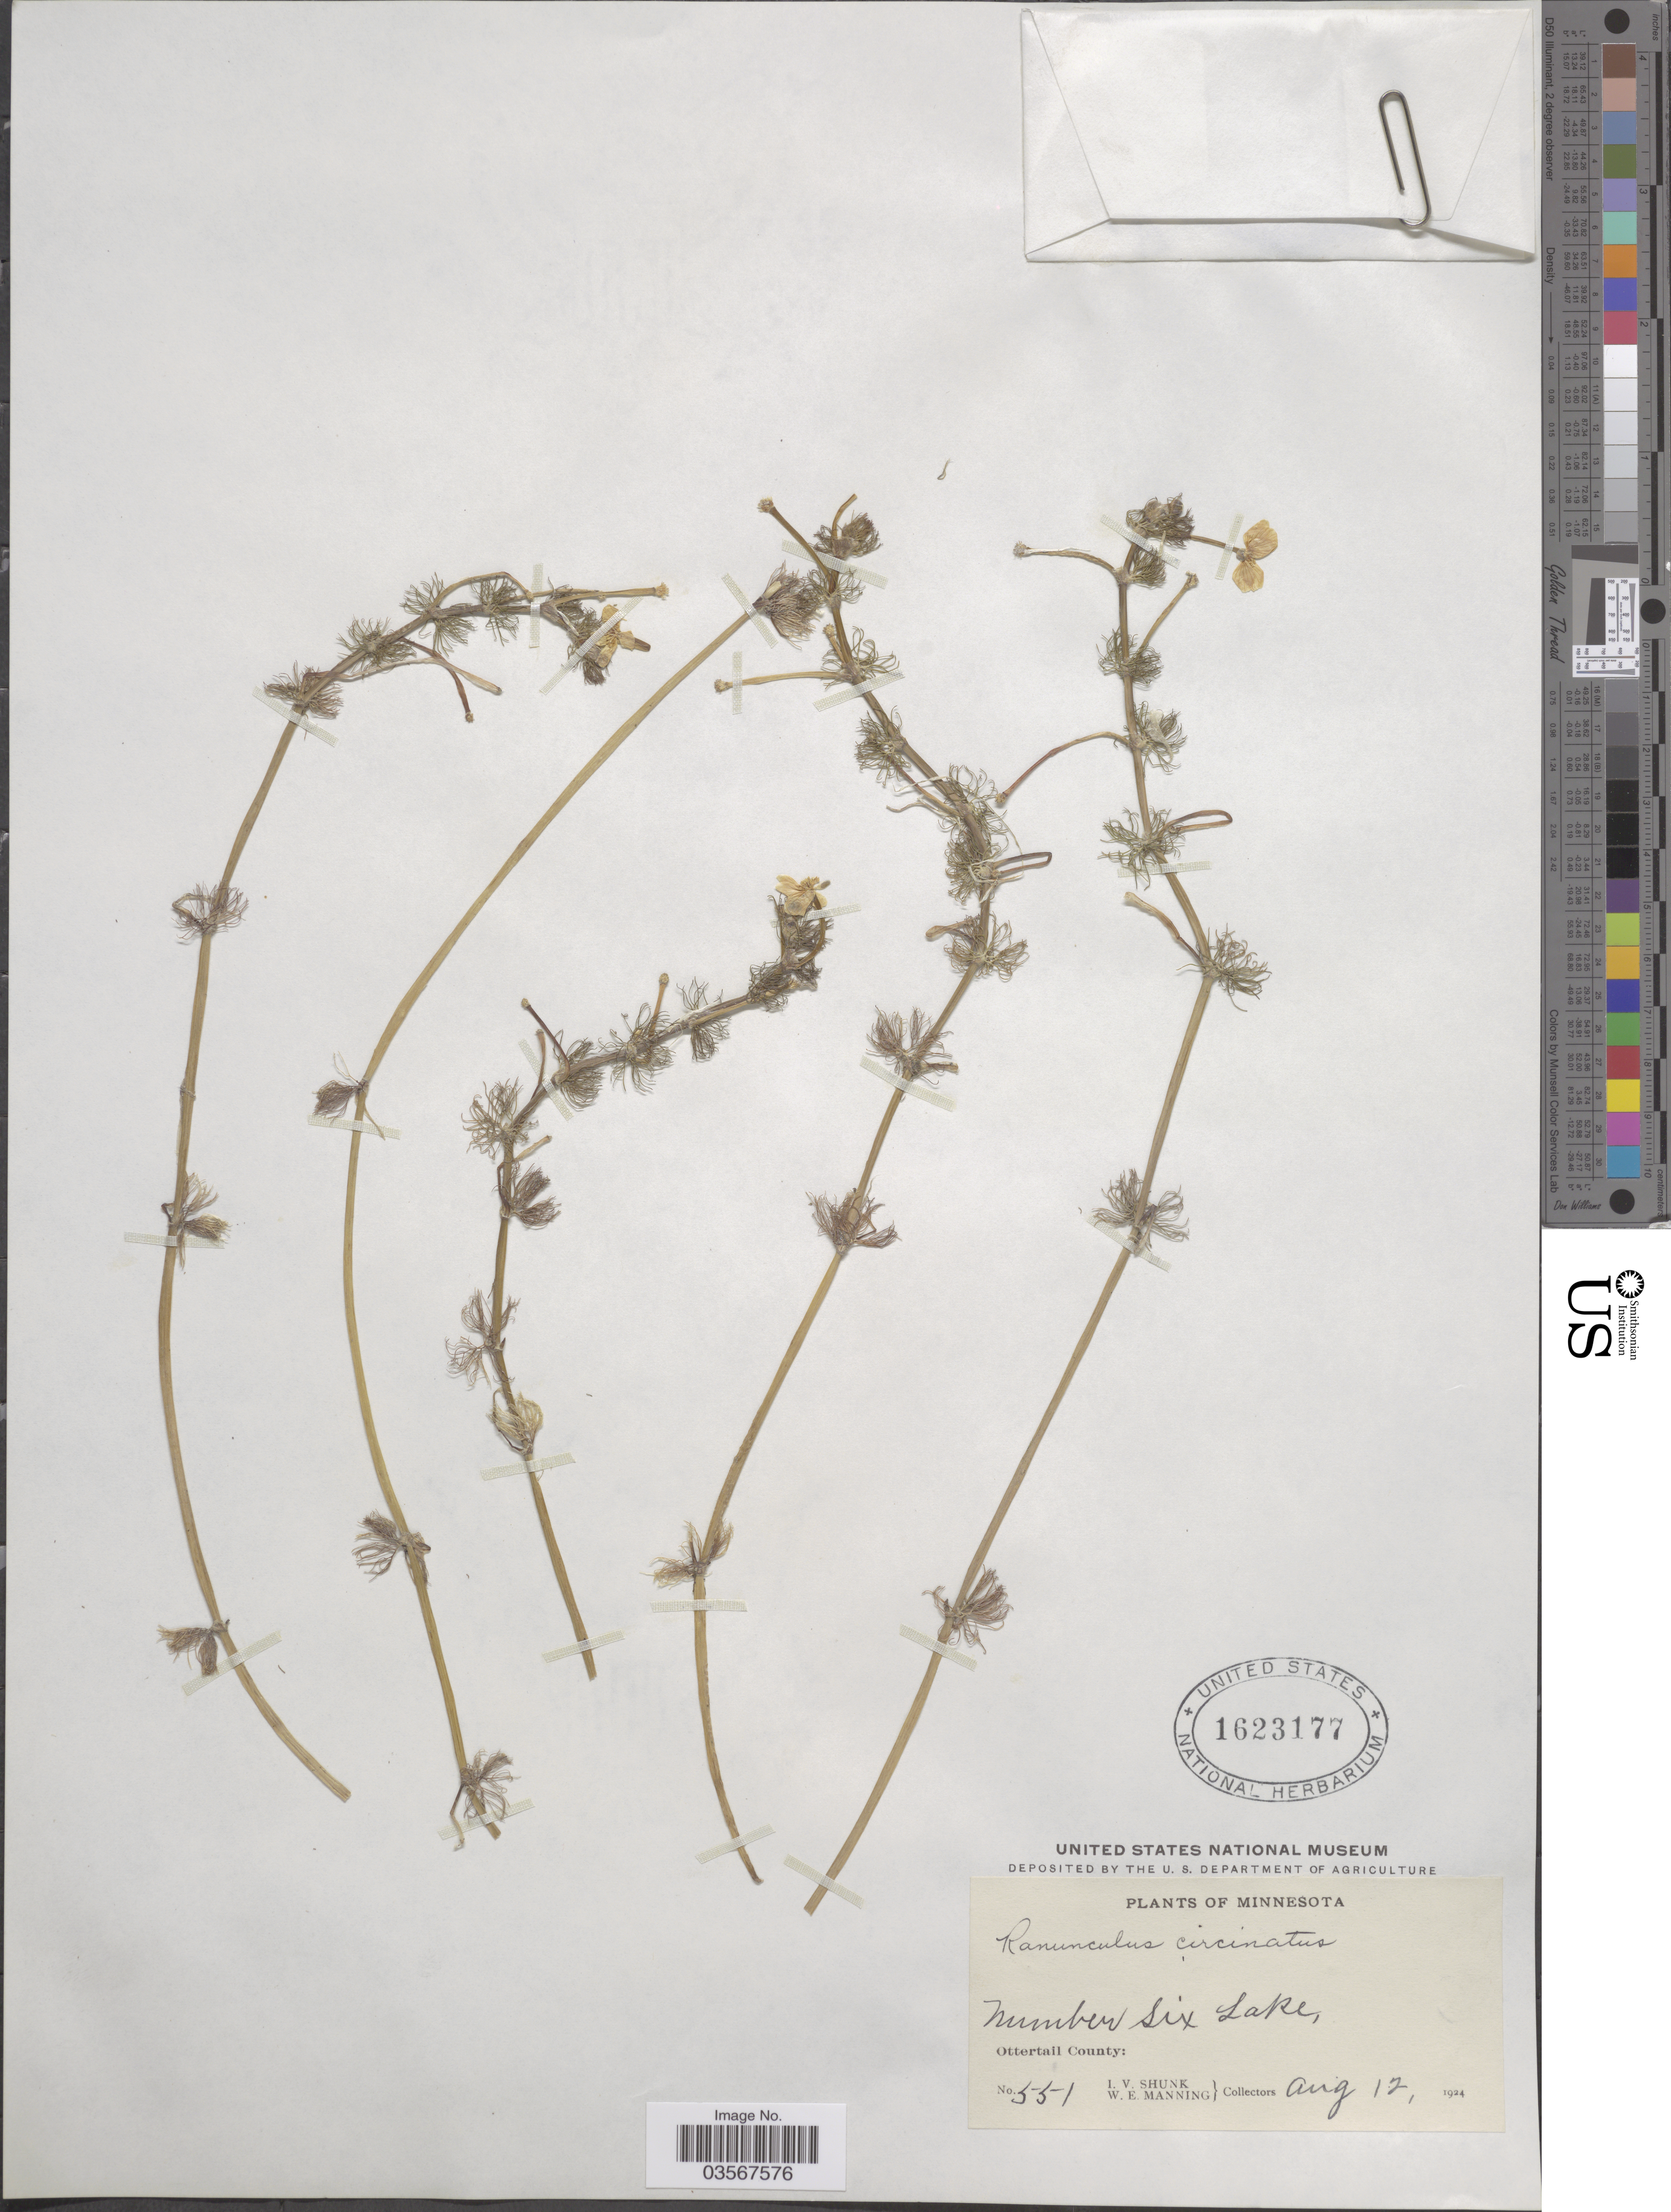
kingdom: Plantae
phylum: Tracheophyta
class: Magnoliopsida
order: Ranunculales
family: Ranunculaceae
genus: Ranunculus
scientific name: Ranunculus longirostris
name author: Godr.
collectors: I. Shunk & W. Manning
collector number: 551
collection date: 1924-08-12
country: United States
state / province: Minnesota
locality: Number Six Lake, Ottertail County.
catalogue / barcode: US 1623177